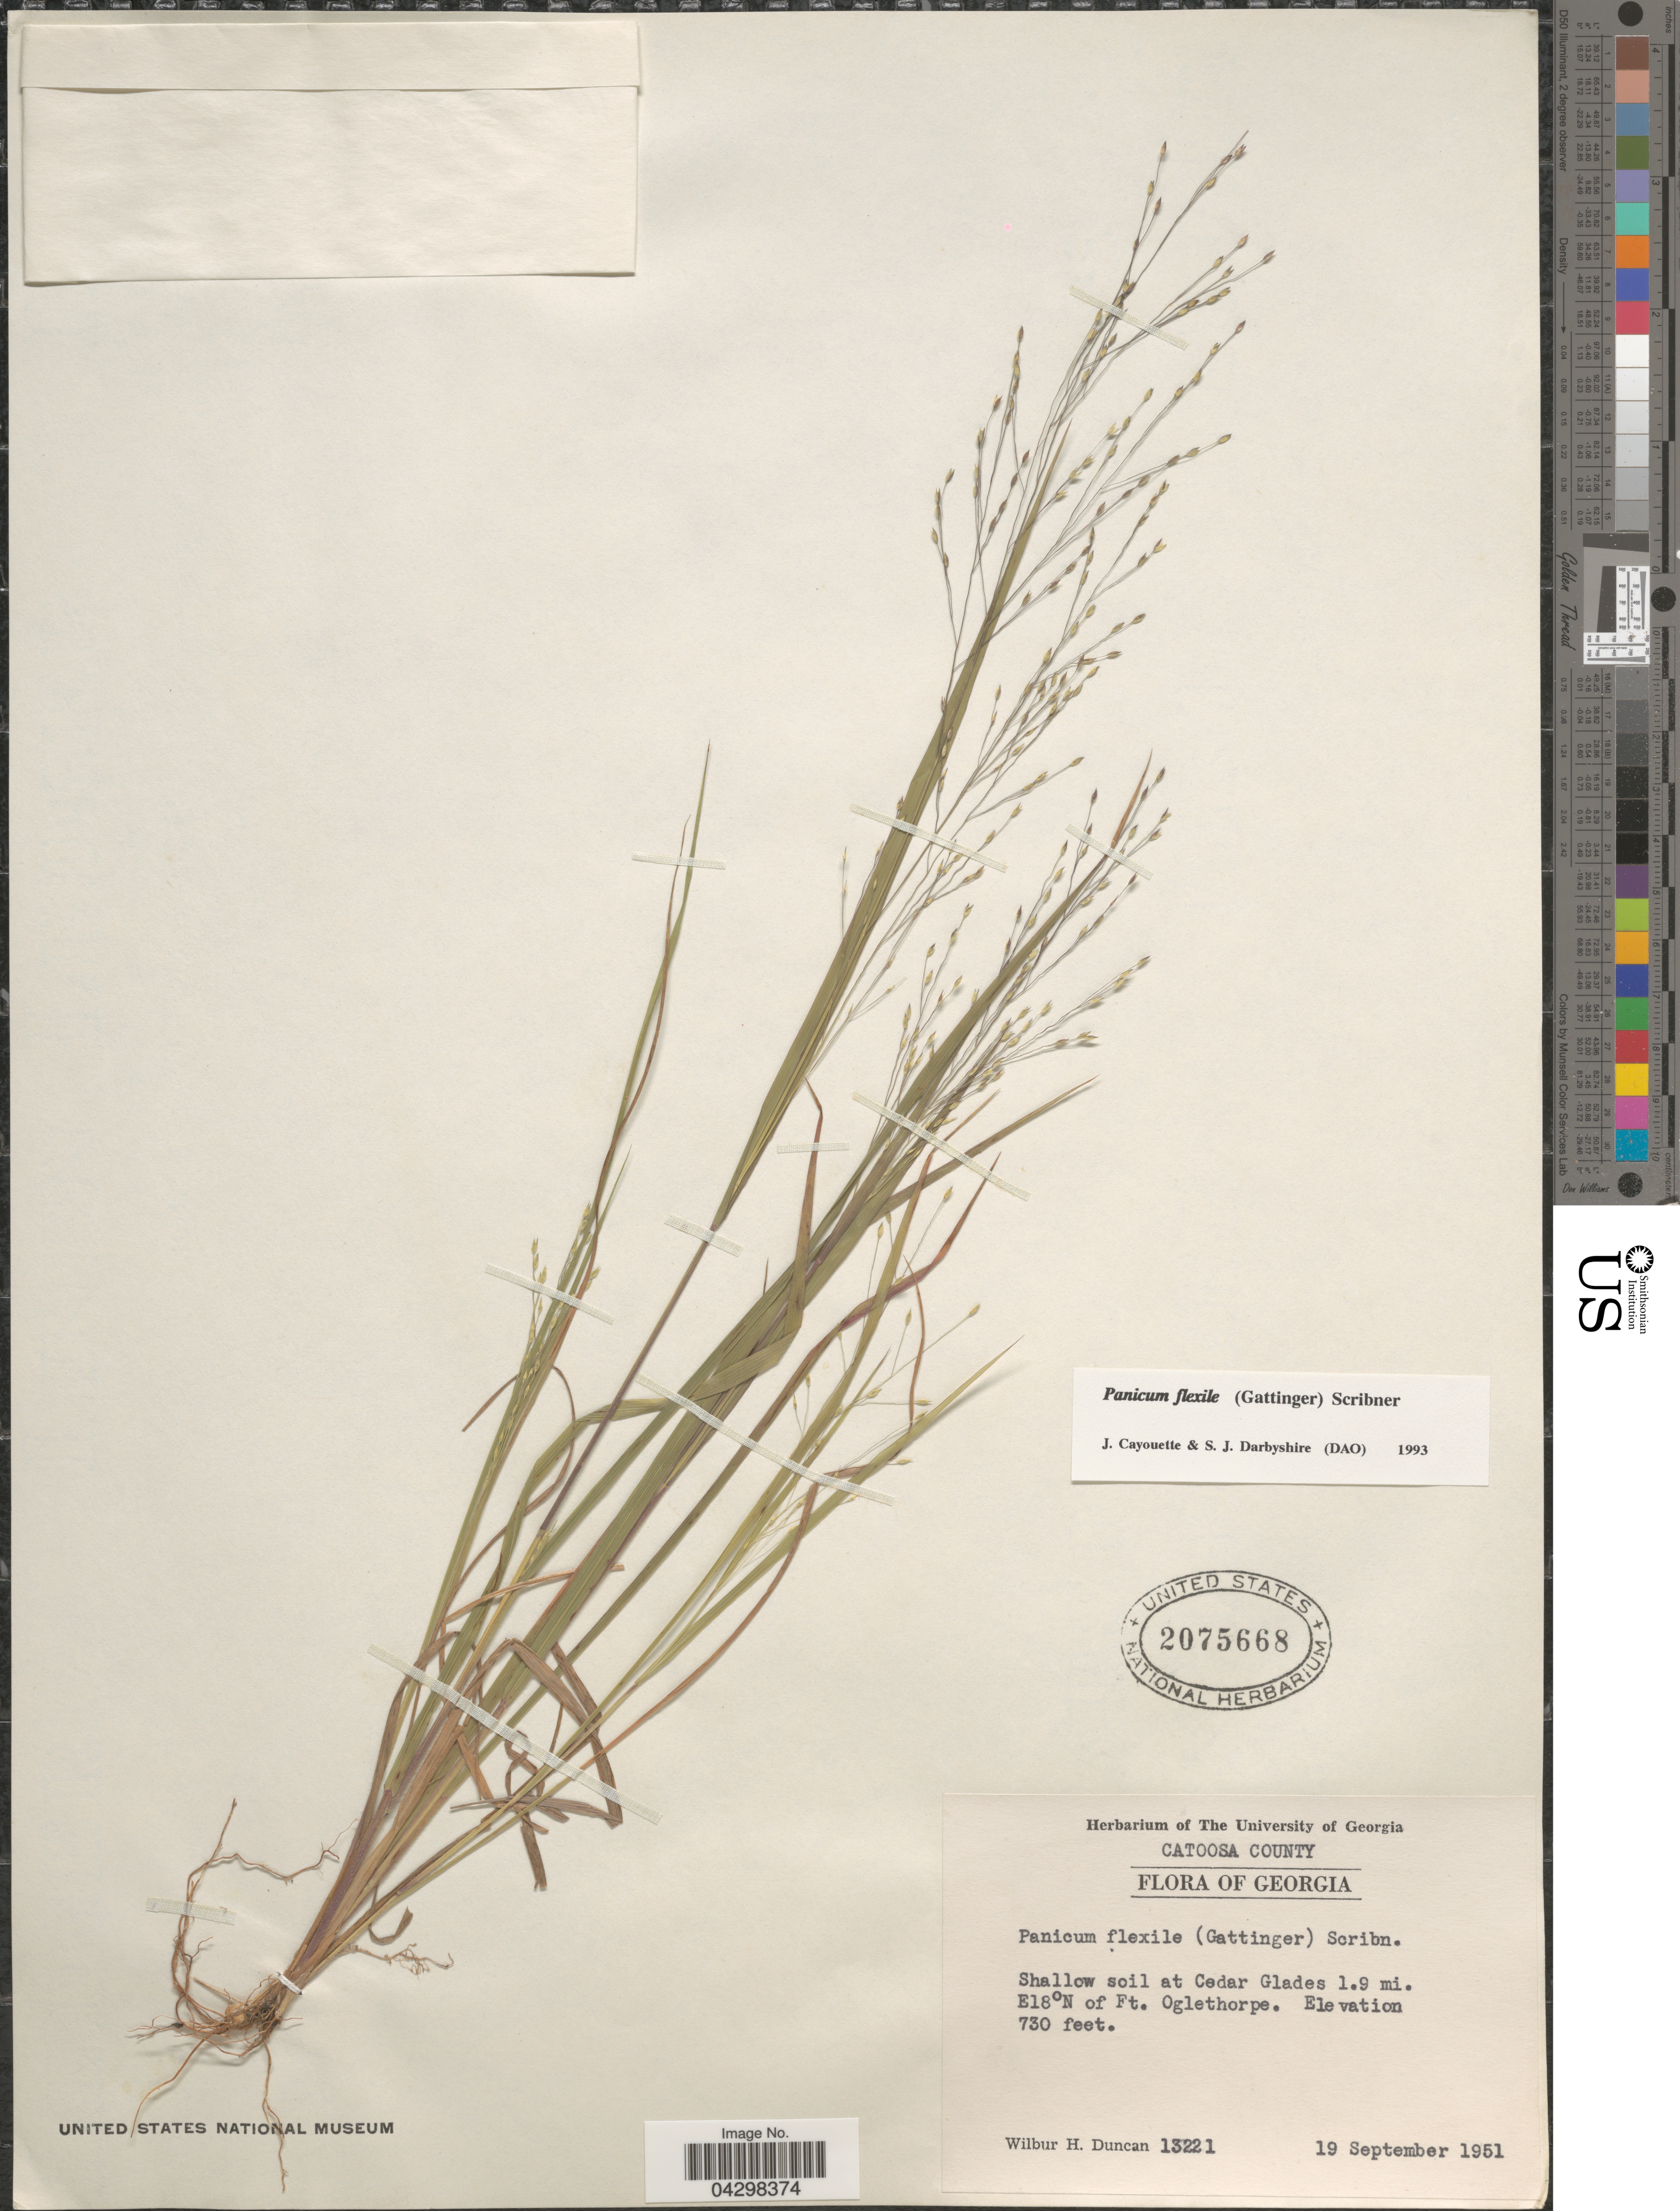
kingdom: Plantae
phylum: Tracheophyta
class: Liliopsida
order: Poales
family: Poaceae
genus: Panicum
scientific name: Panicum flexile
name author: (Gatt.) Scribn.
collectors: W. H. Duncan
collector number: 13221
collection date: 1951-09-19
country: United States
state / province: Georgia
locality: Catoosa County. Shallow soil at Cedar Glades 1.9 mi. E18°N of Ft. Oglethorpe.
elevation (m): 223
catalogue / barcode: US 2075668